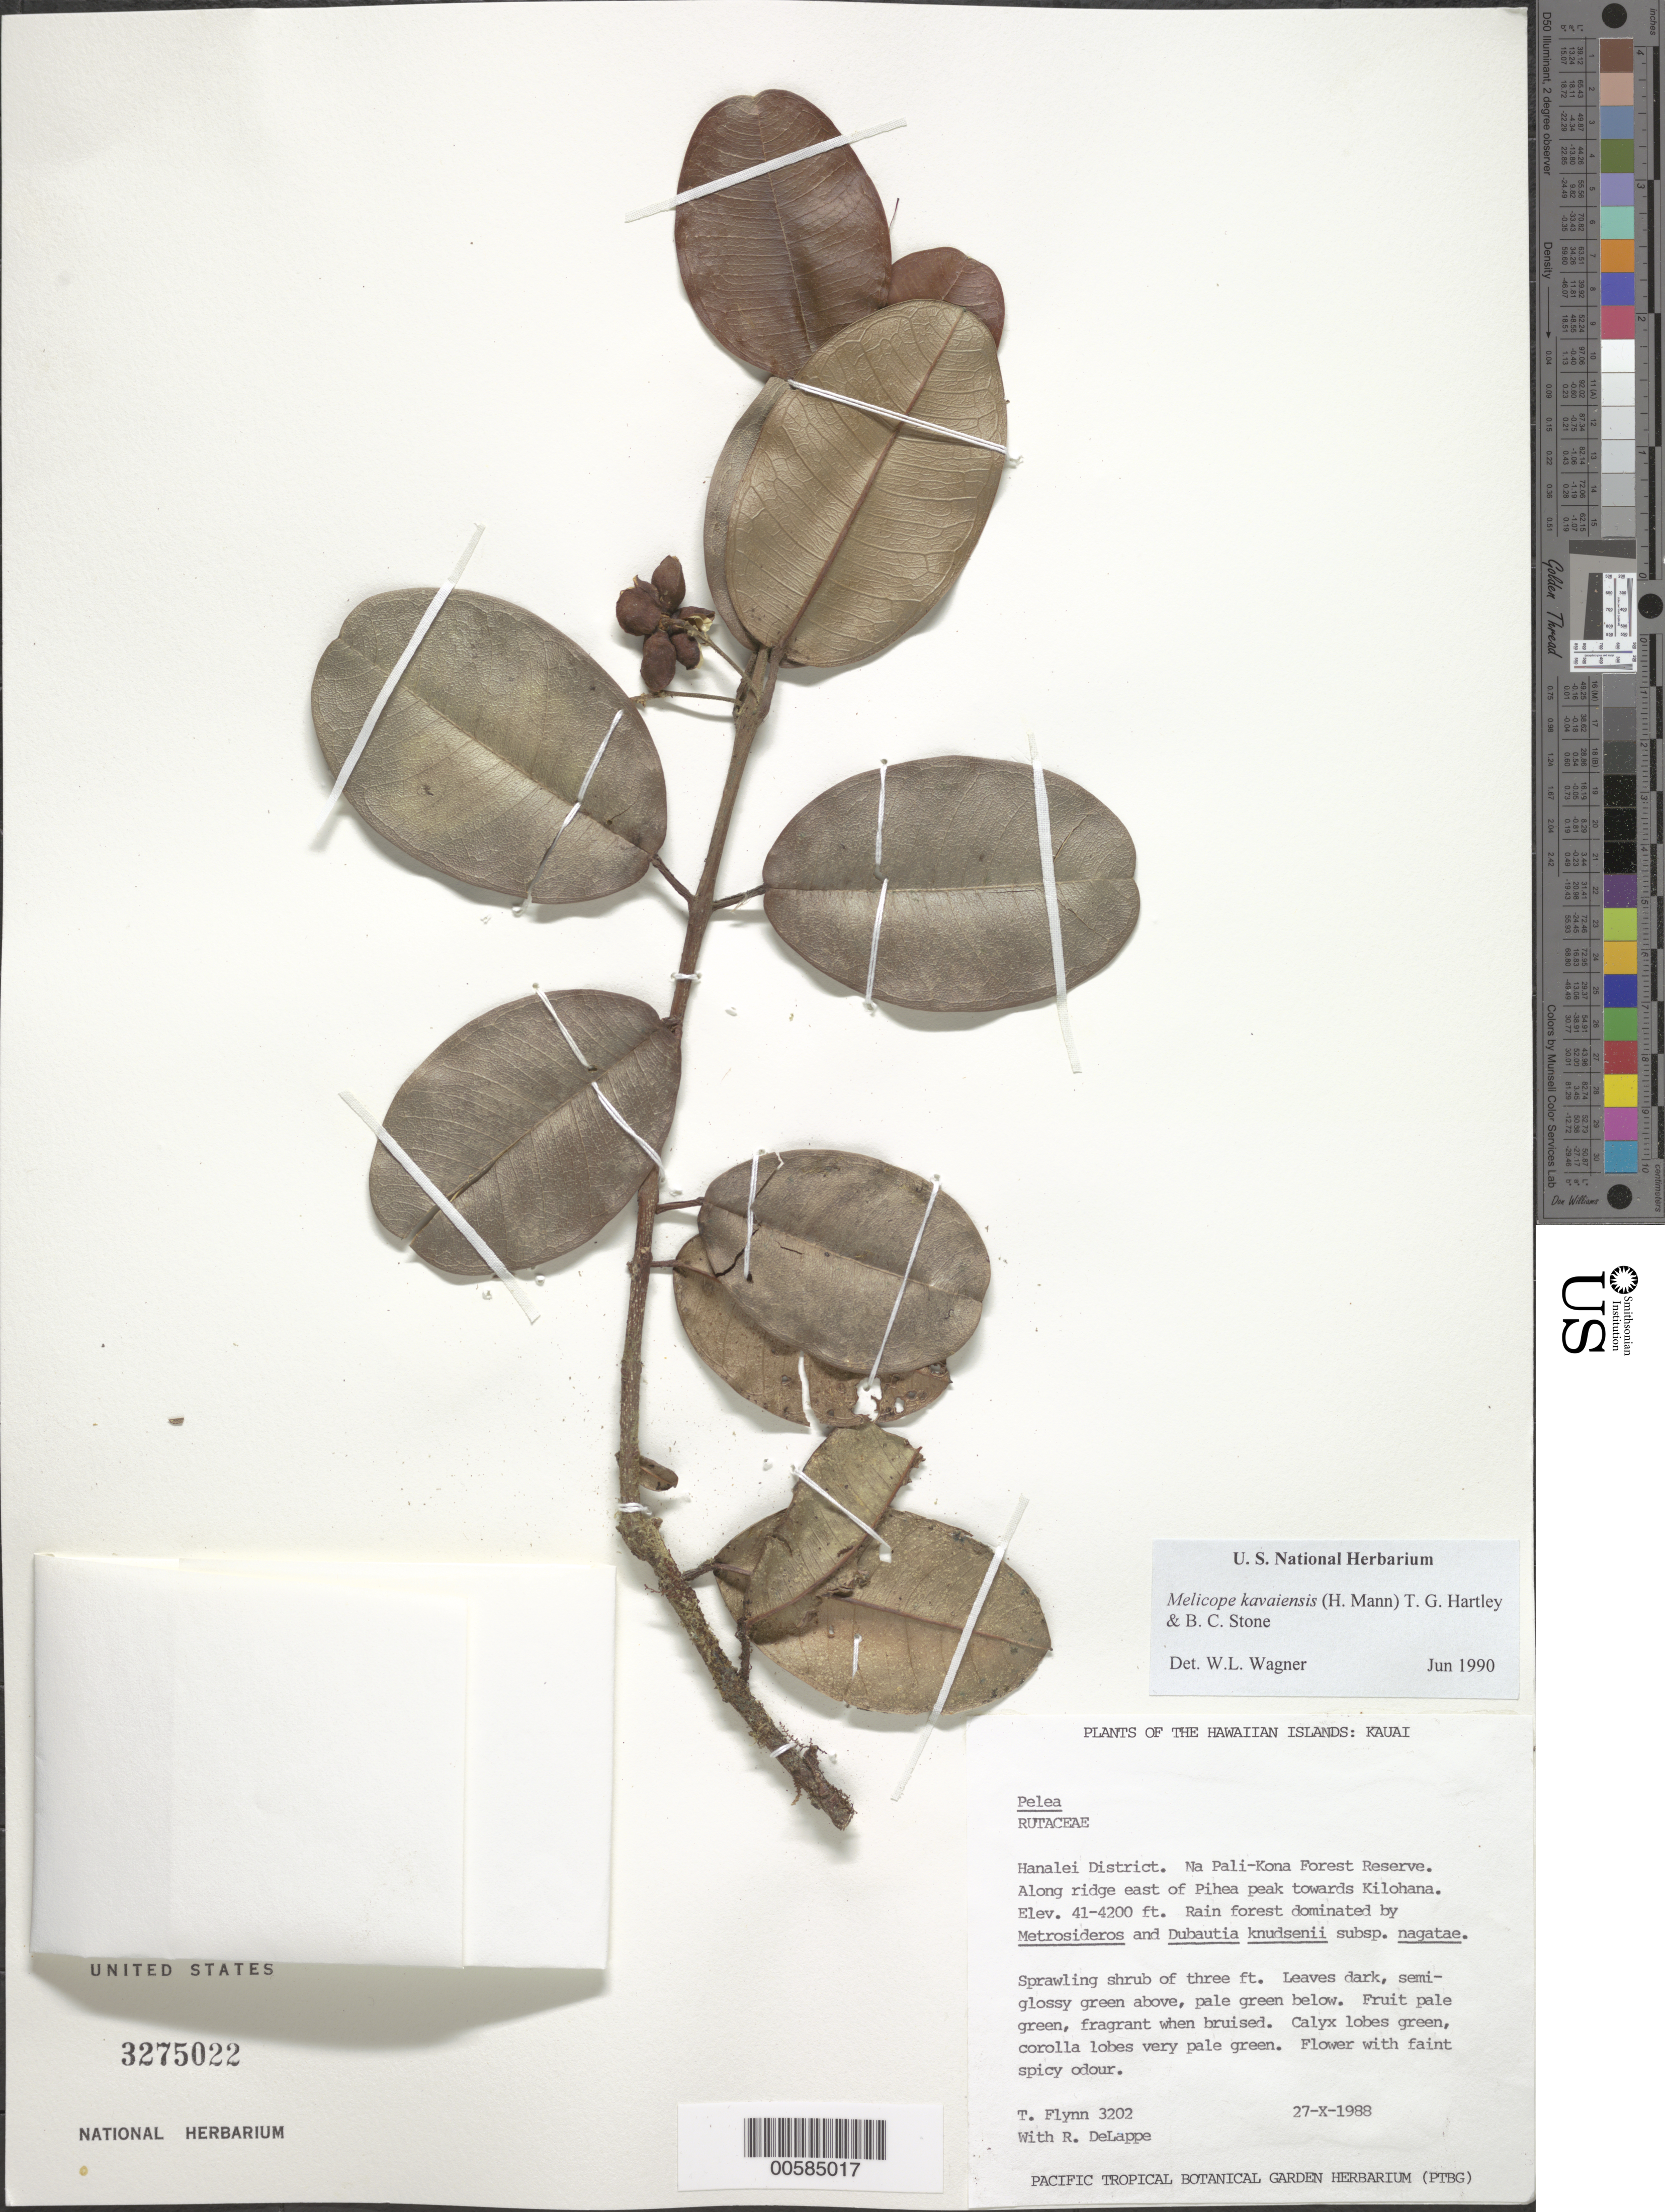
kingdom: Plantae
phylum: Tracheophyta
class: Magnoliopsida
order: Sapindales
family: Rutaceae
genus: Melicope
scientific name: Melicope kavaiensis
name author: (H. Mann) T.G. Hartley & B.C. Stone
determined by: Wagner, W. L., (BOT), Smithsonian Institution - National Museum of Natural History (UNITED STATES)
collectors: T. W. Flynn & R. DeLappe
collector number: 3202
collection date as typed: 27 Oct 1988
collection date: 1988-10-27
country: United States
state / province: Hawaii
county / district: Kauai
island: Kaua'i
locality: Hanalei Dist. Na Pali-Kona For Res. Along ridge E of Pihea peak towards Kilohana.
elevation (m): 12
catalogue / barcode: US 3275022